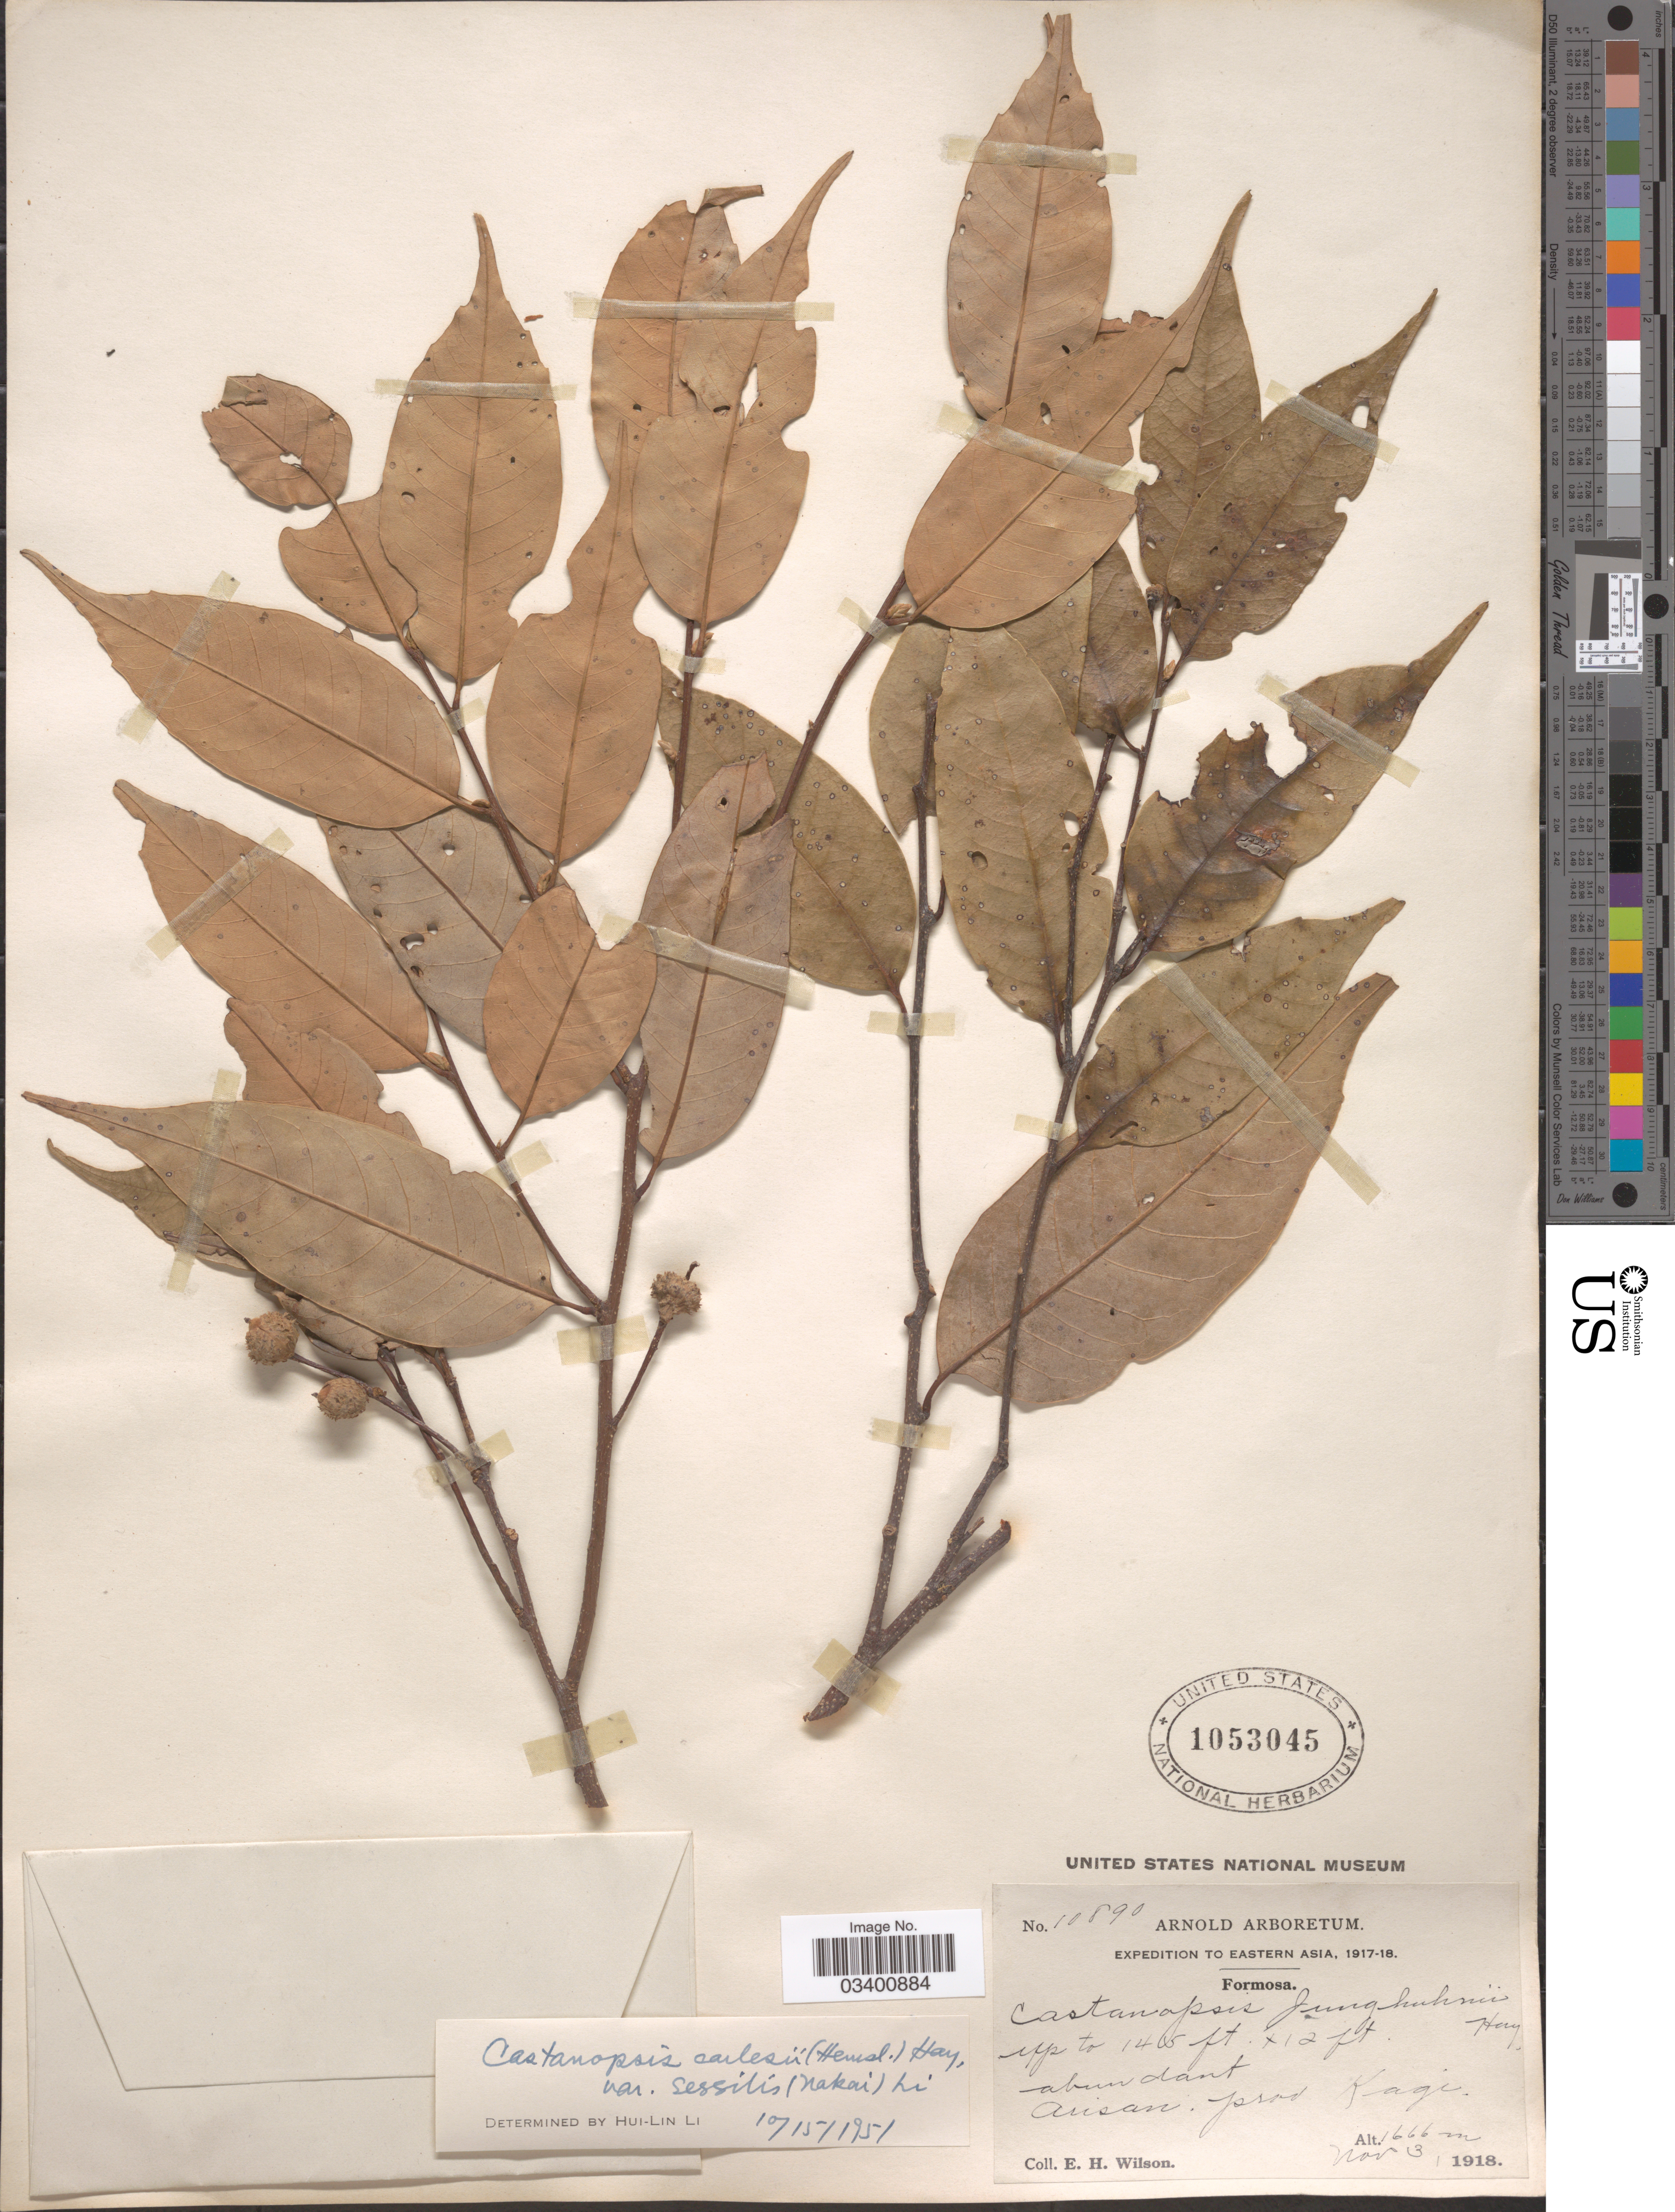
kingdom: Plantae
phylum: Tracheophyta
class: Magnoliopsida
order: Fagales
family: Fagaceae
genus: Castanopsis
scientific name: Castanopsis carlesii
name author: (Hemsl.) Hayata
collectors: E. Wilson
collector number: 10890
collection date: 1918-11-03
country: Taiwan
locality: Eastern Asia. Formosa. Arisan prov. Kagi.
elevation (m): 1666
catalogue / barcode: US 1053045